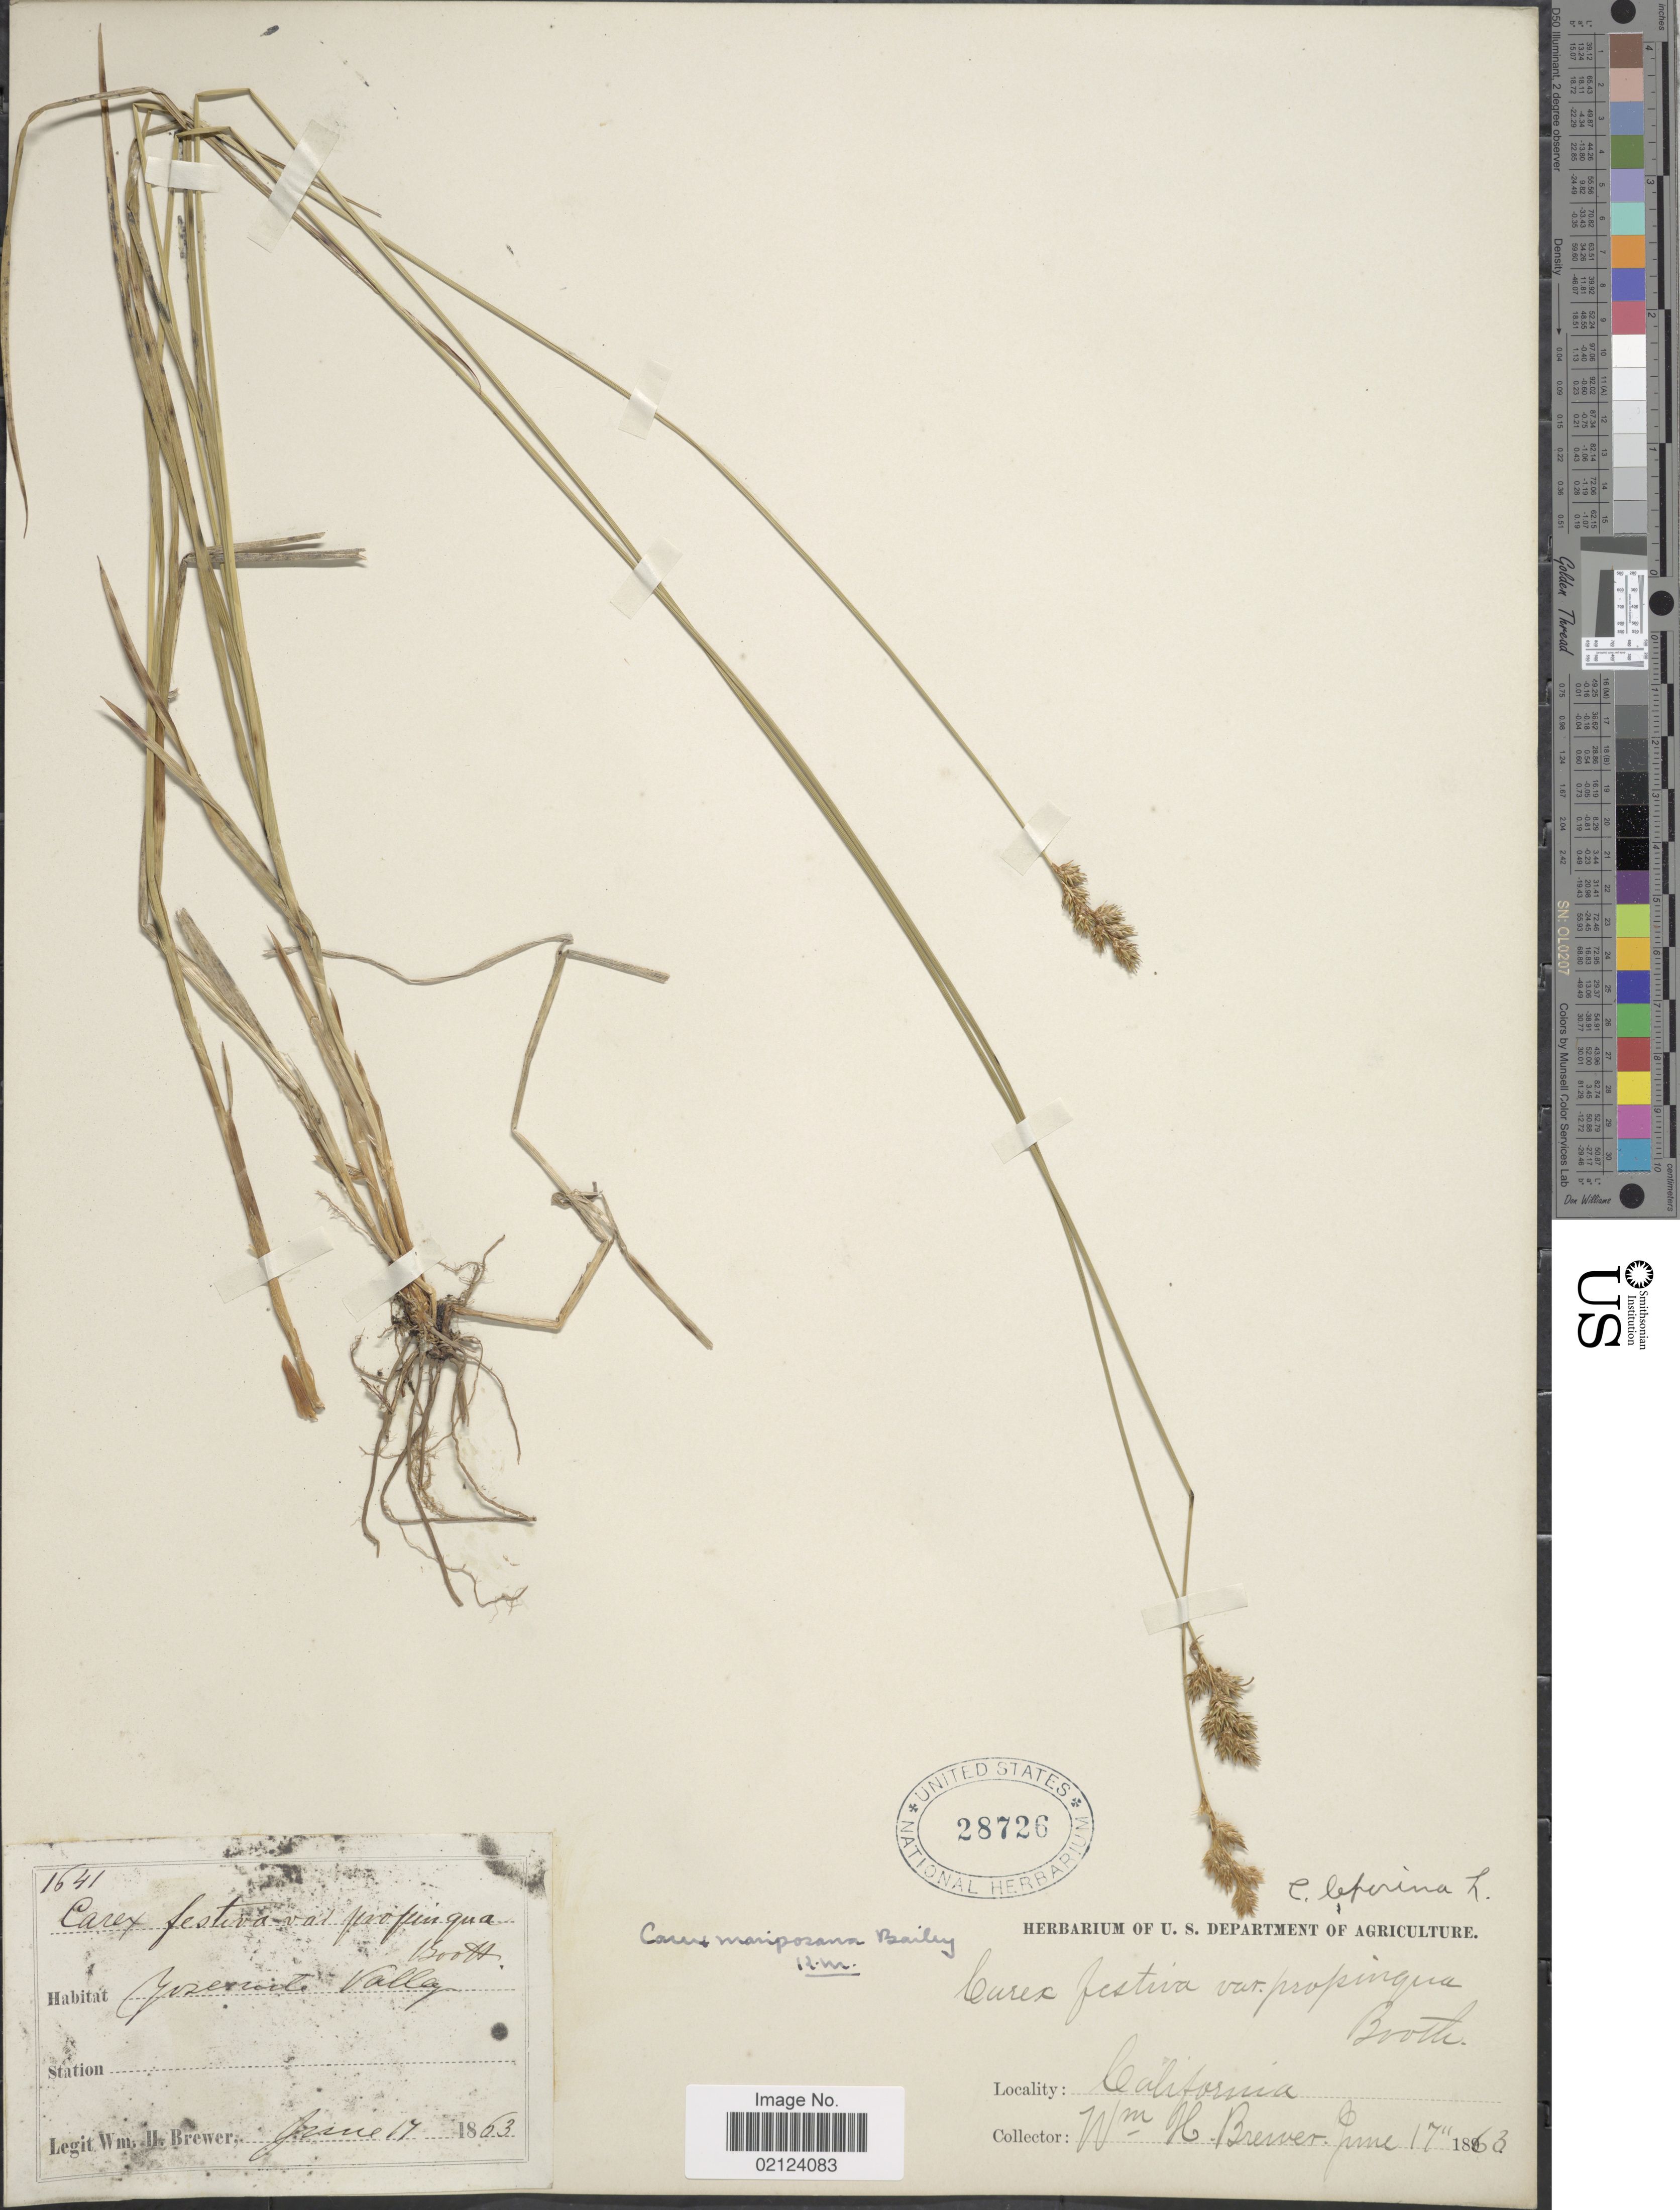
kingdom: Plantae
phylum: Tracheophyta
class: Liliopsida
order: Poales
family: Cyperaceae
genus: Carex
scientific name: Carex mariposana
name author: L.H. Bailey ex Mack.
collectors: W. H. Brewer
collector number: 1641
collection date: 1863-06-17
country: United States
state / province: California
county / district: Mariposa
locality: Yosemite Valley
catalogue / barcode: US 28726